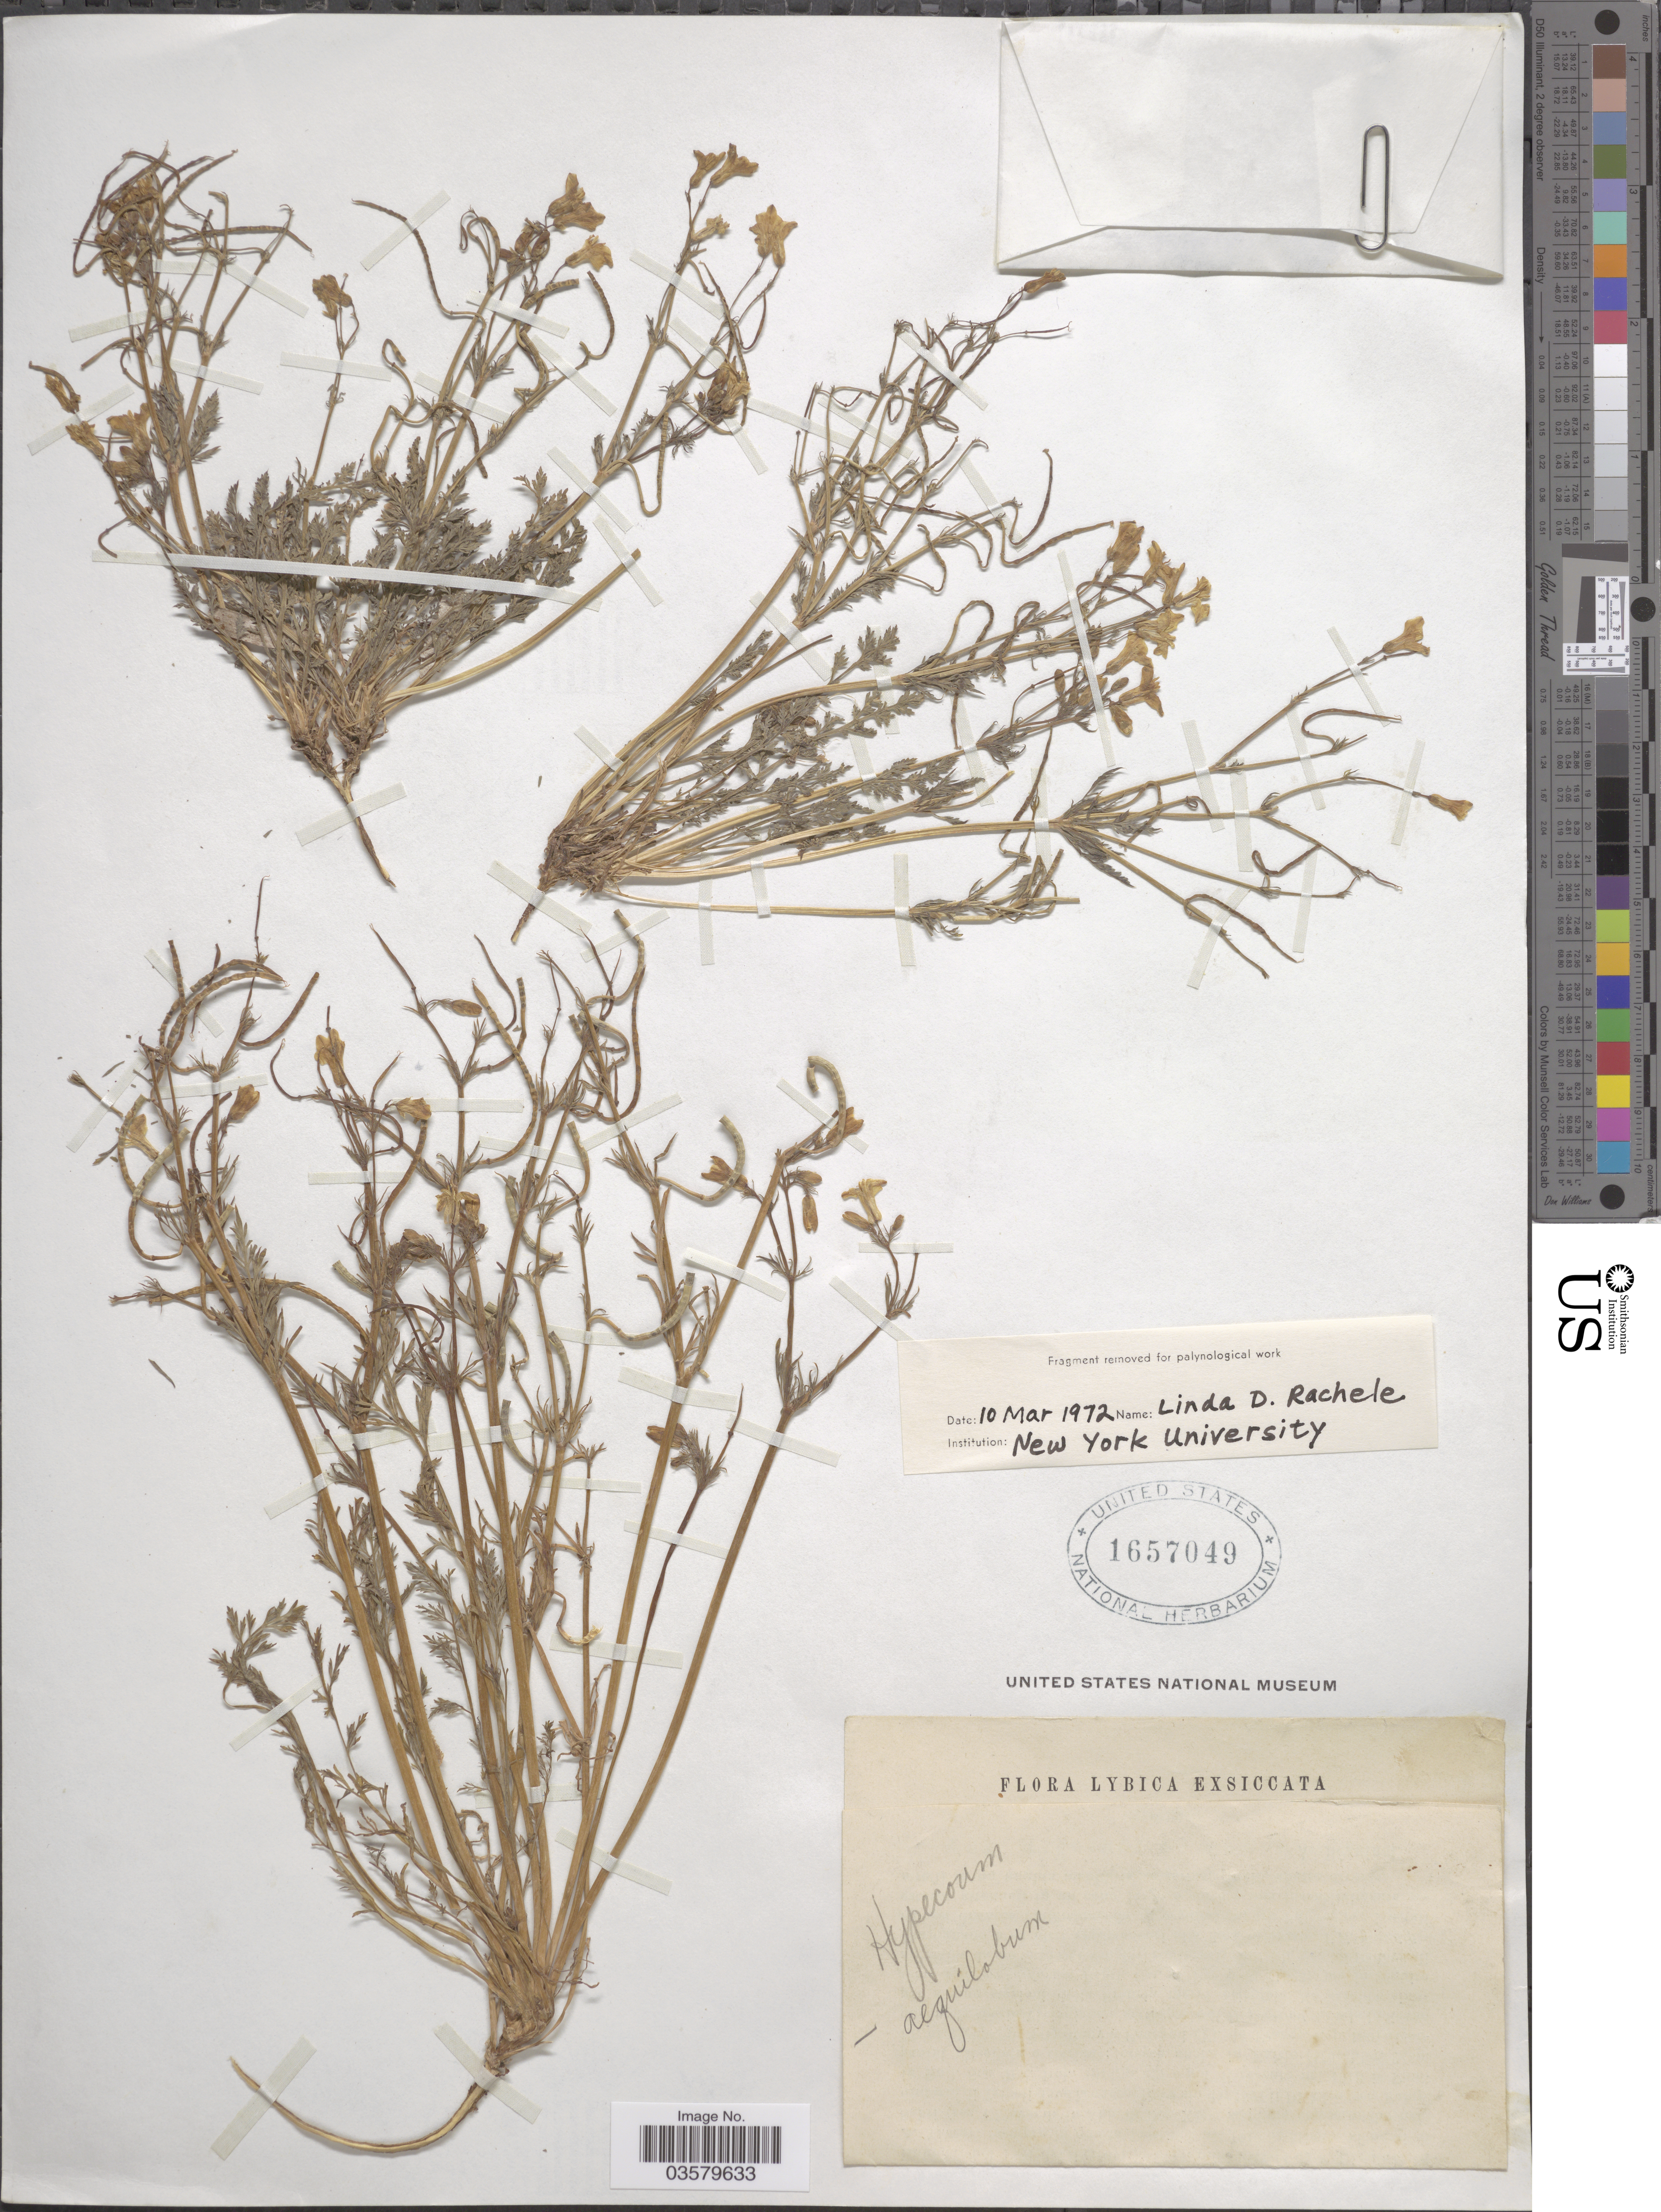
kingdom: Plantae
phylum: Tracheophyta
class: Magnoliopsida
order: Ranunculales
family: Papaveraceae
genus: Hypecoum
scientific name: Hypecoum aequilobum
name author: Viv.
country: Libya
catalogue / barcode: US 1657049